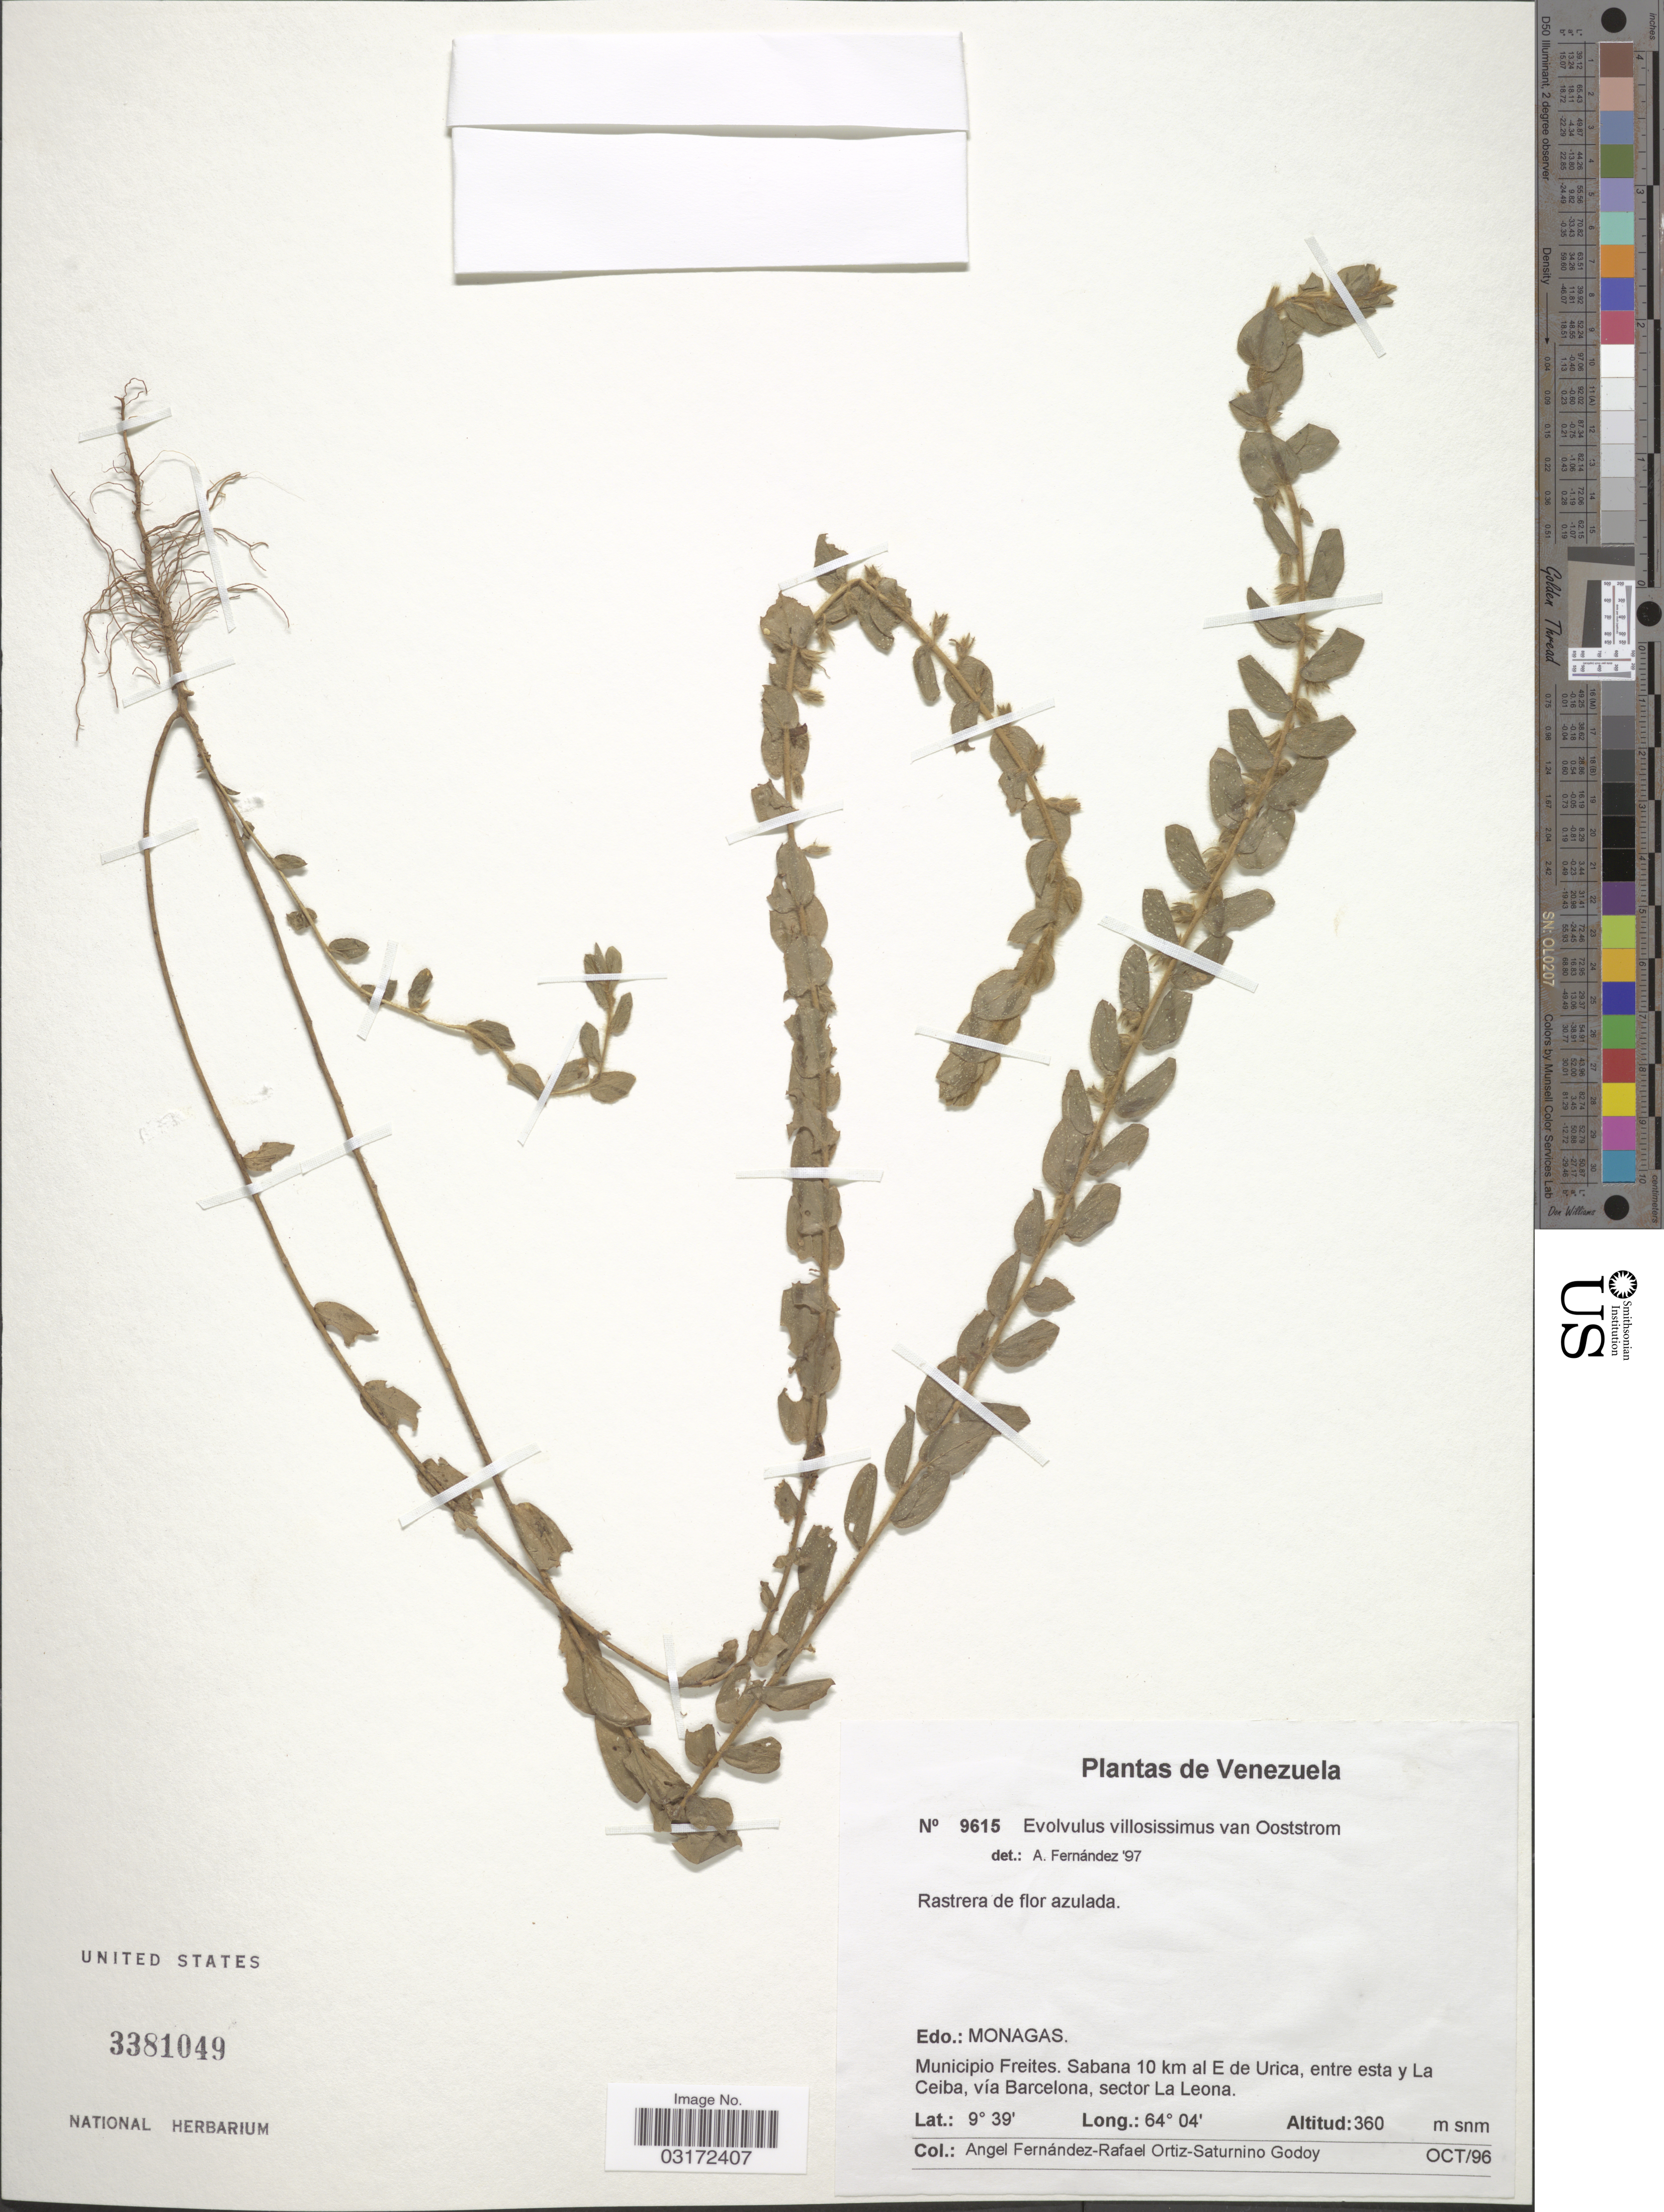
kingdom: Plantae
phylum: Tracheophyta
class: Magnoliopsida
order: Solanales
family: Convolvulaceae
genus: Evolvulus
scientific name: Evolvulus villosissimus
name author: Ooststr.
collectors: Á. Fernández, R. Ortiz & S. Godoy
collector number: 9615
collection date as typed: Transcribed d/m/y: /10/96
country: Venezuela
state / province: Monagas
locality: Municipio Freites. Sabana 10 km al E de Urica, entre esta y La Ceiba, vía Barcelona, sector La Leona.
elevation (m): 360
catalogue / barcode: US 3381049